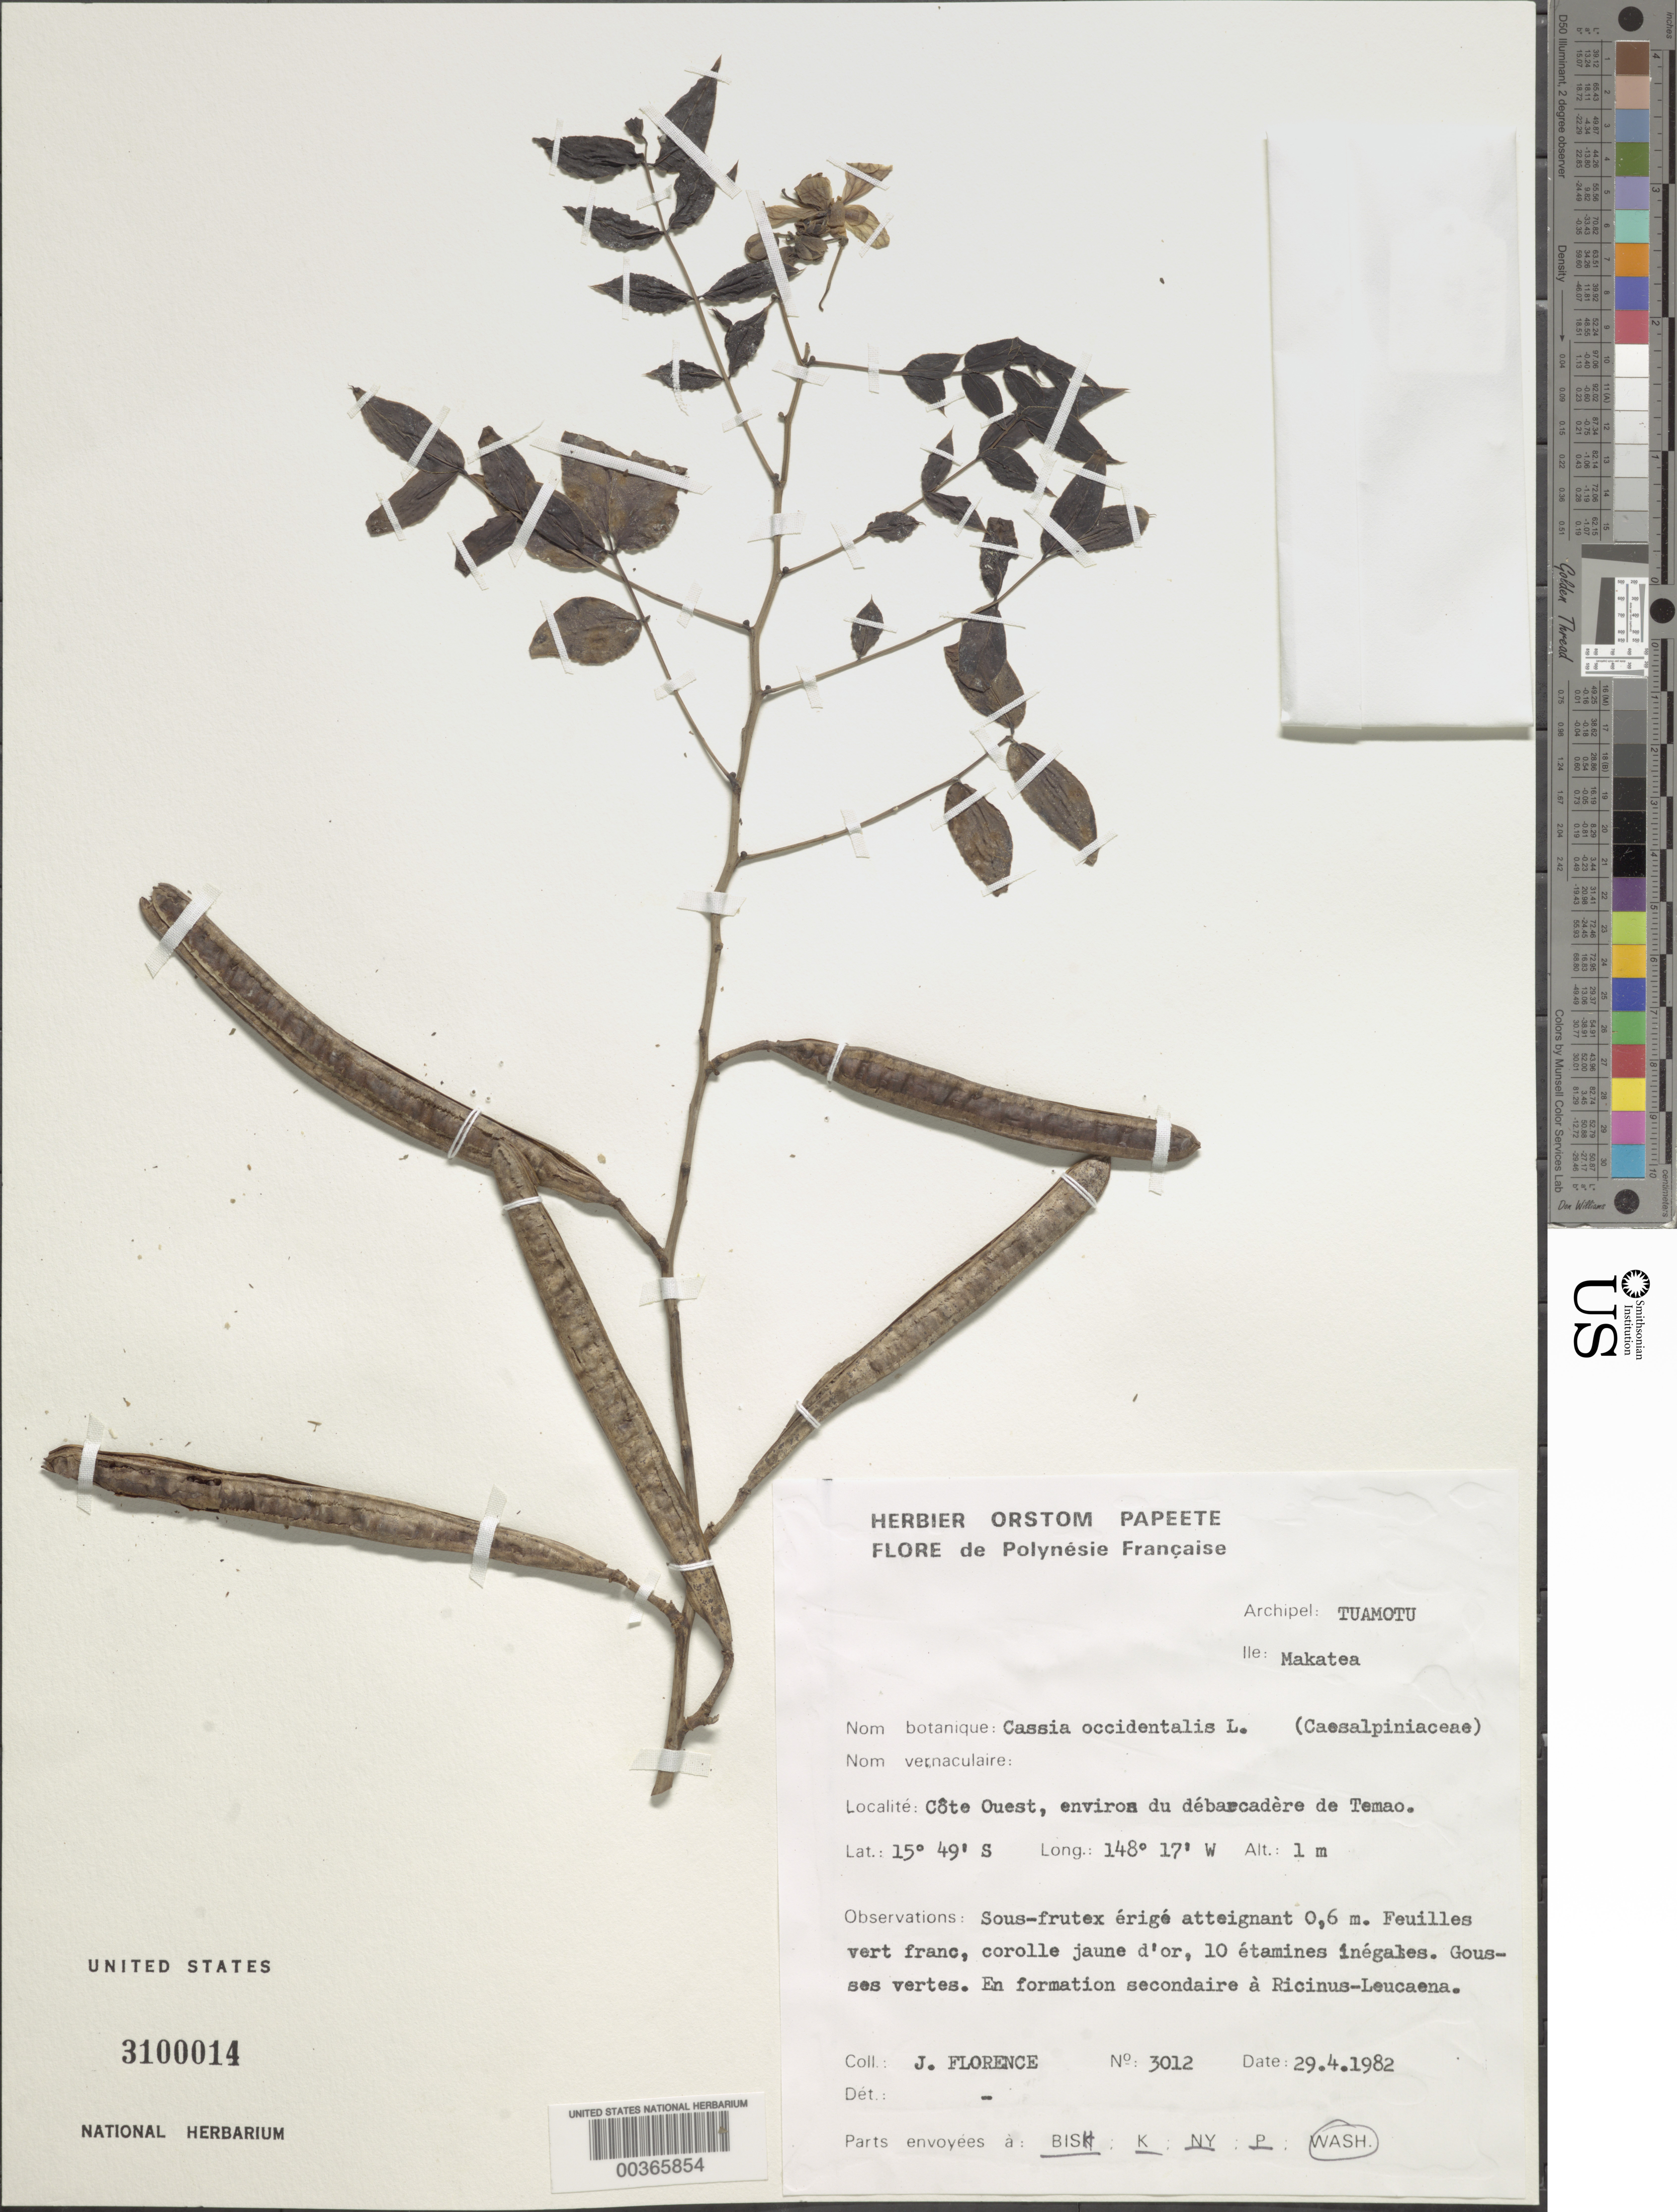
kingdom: Plantae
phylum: Tracheophyta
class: Magnoliopsida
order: Fabales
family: Fabaceae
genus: Senna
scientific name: Senna occidentalis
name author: (L.) Link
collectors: J. Florence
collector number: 3012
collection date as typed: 29 Apr 1982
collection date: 1982-04-29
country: French Polynesia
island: Makatea [Aurora]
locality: Cote ouest, environ du debarcadere do tomao [Tuamotu Archipelago]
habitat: En formation secondaire a ricinus-leucaena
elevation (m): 1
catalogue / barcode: US 3100014